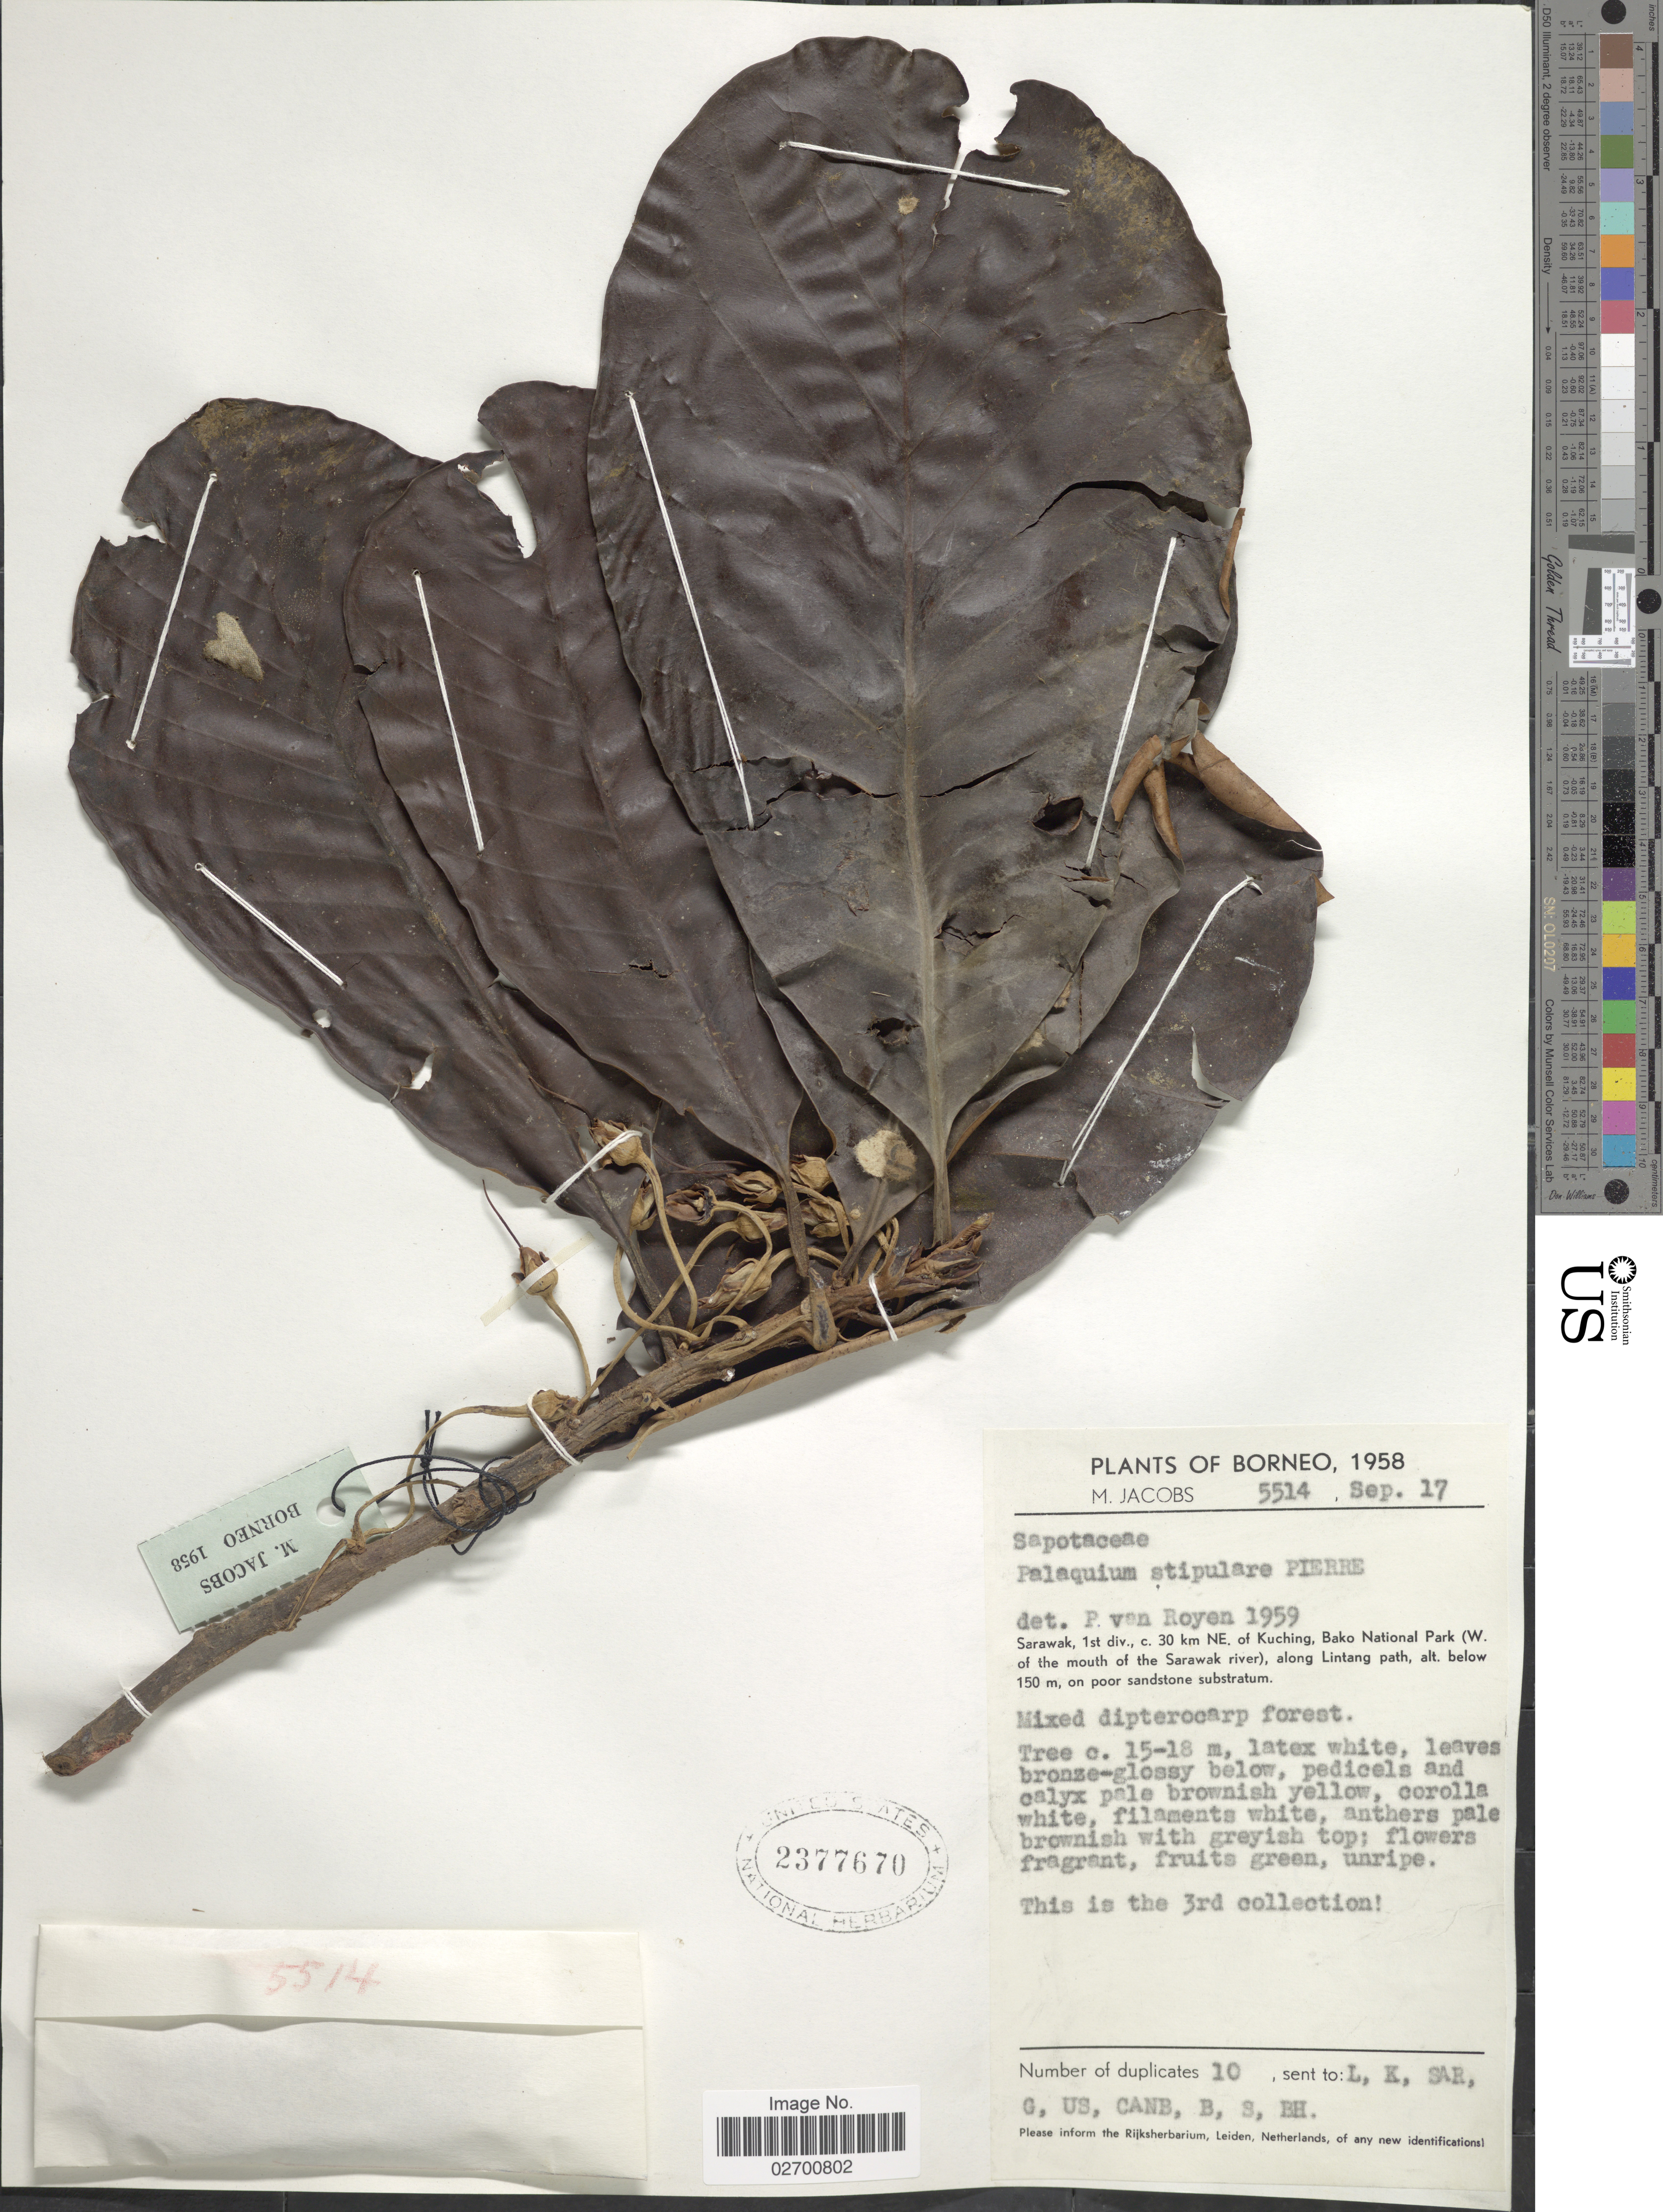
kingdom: Plantae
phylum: Tracheophyta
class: Magnoliopsida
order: Ericales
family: Sapotaceae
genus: Palaquium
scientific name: Palaquium stipulare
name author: Pierre ex Dubard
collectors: M. Jacobs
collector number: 5514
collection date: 1958-09-17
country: Malaysia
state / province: Sarawak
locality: Borneo. 1st div., c. 30 km NE, of Kuching, Bako National Park (W of the mouth of the Sarawak river), along Lintang path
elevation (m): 150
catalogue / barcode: US 2377670